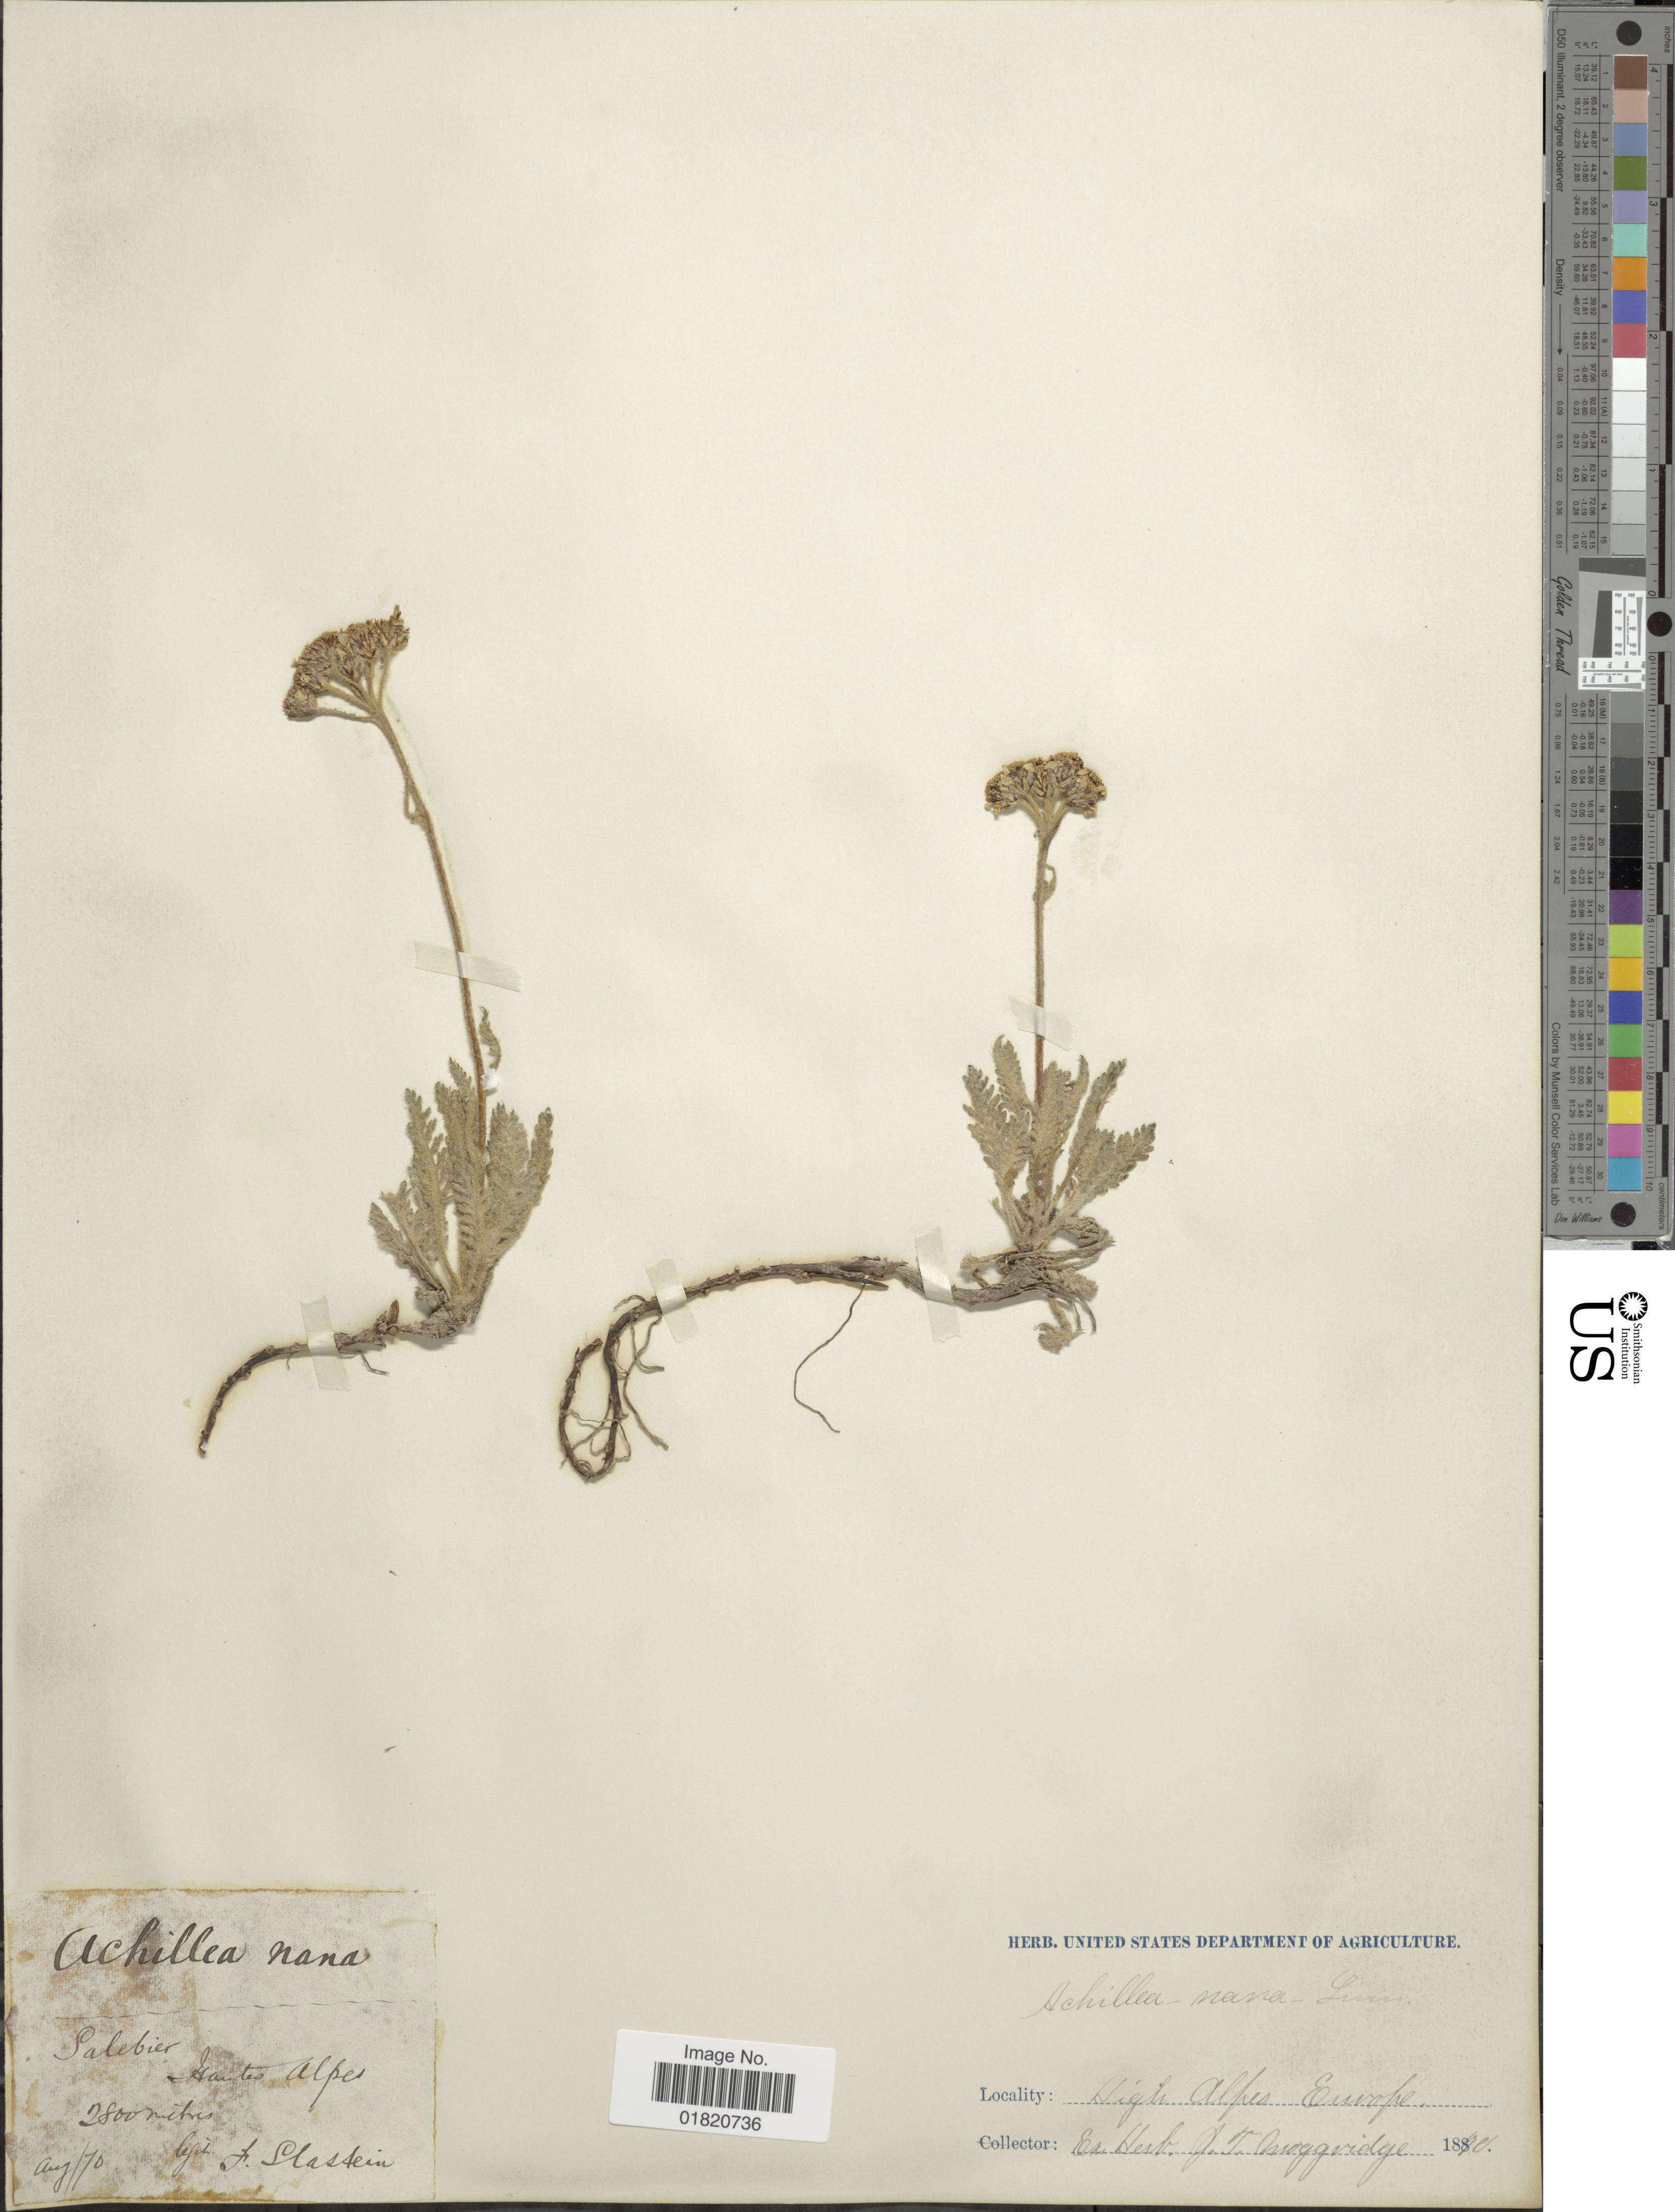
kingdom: Plantae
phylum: Tracheophyta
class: Magnoliopsida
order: Asterales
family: Asteraceae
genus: Achillea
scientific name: Achillea nana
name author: L.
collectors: F. Slastein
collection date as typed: Transcribed d/m/y: /8/70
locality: Palebier hantes Alpes [interpreted] High Alpes Europe